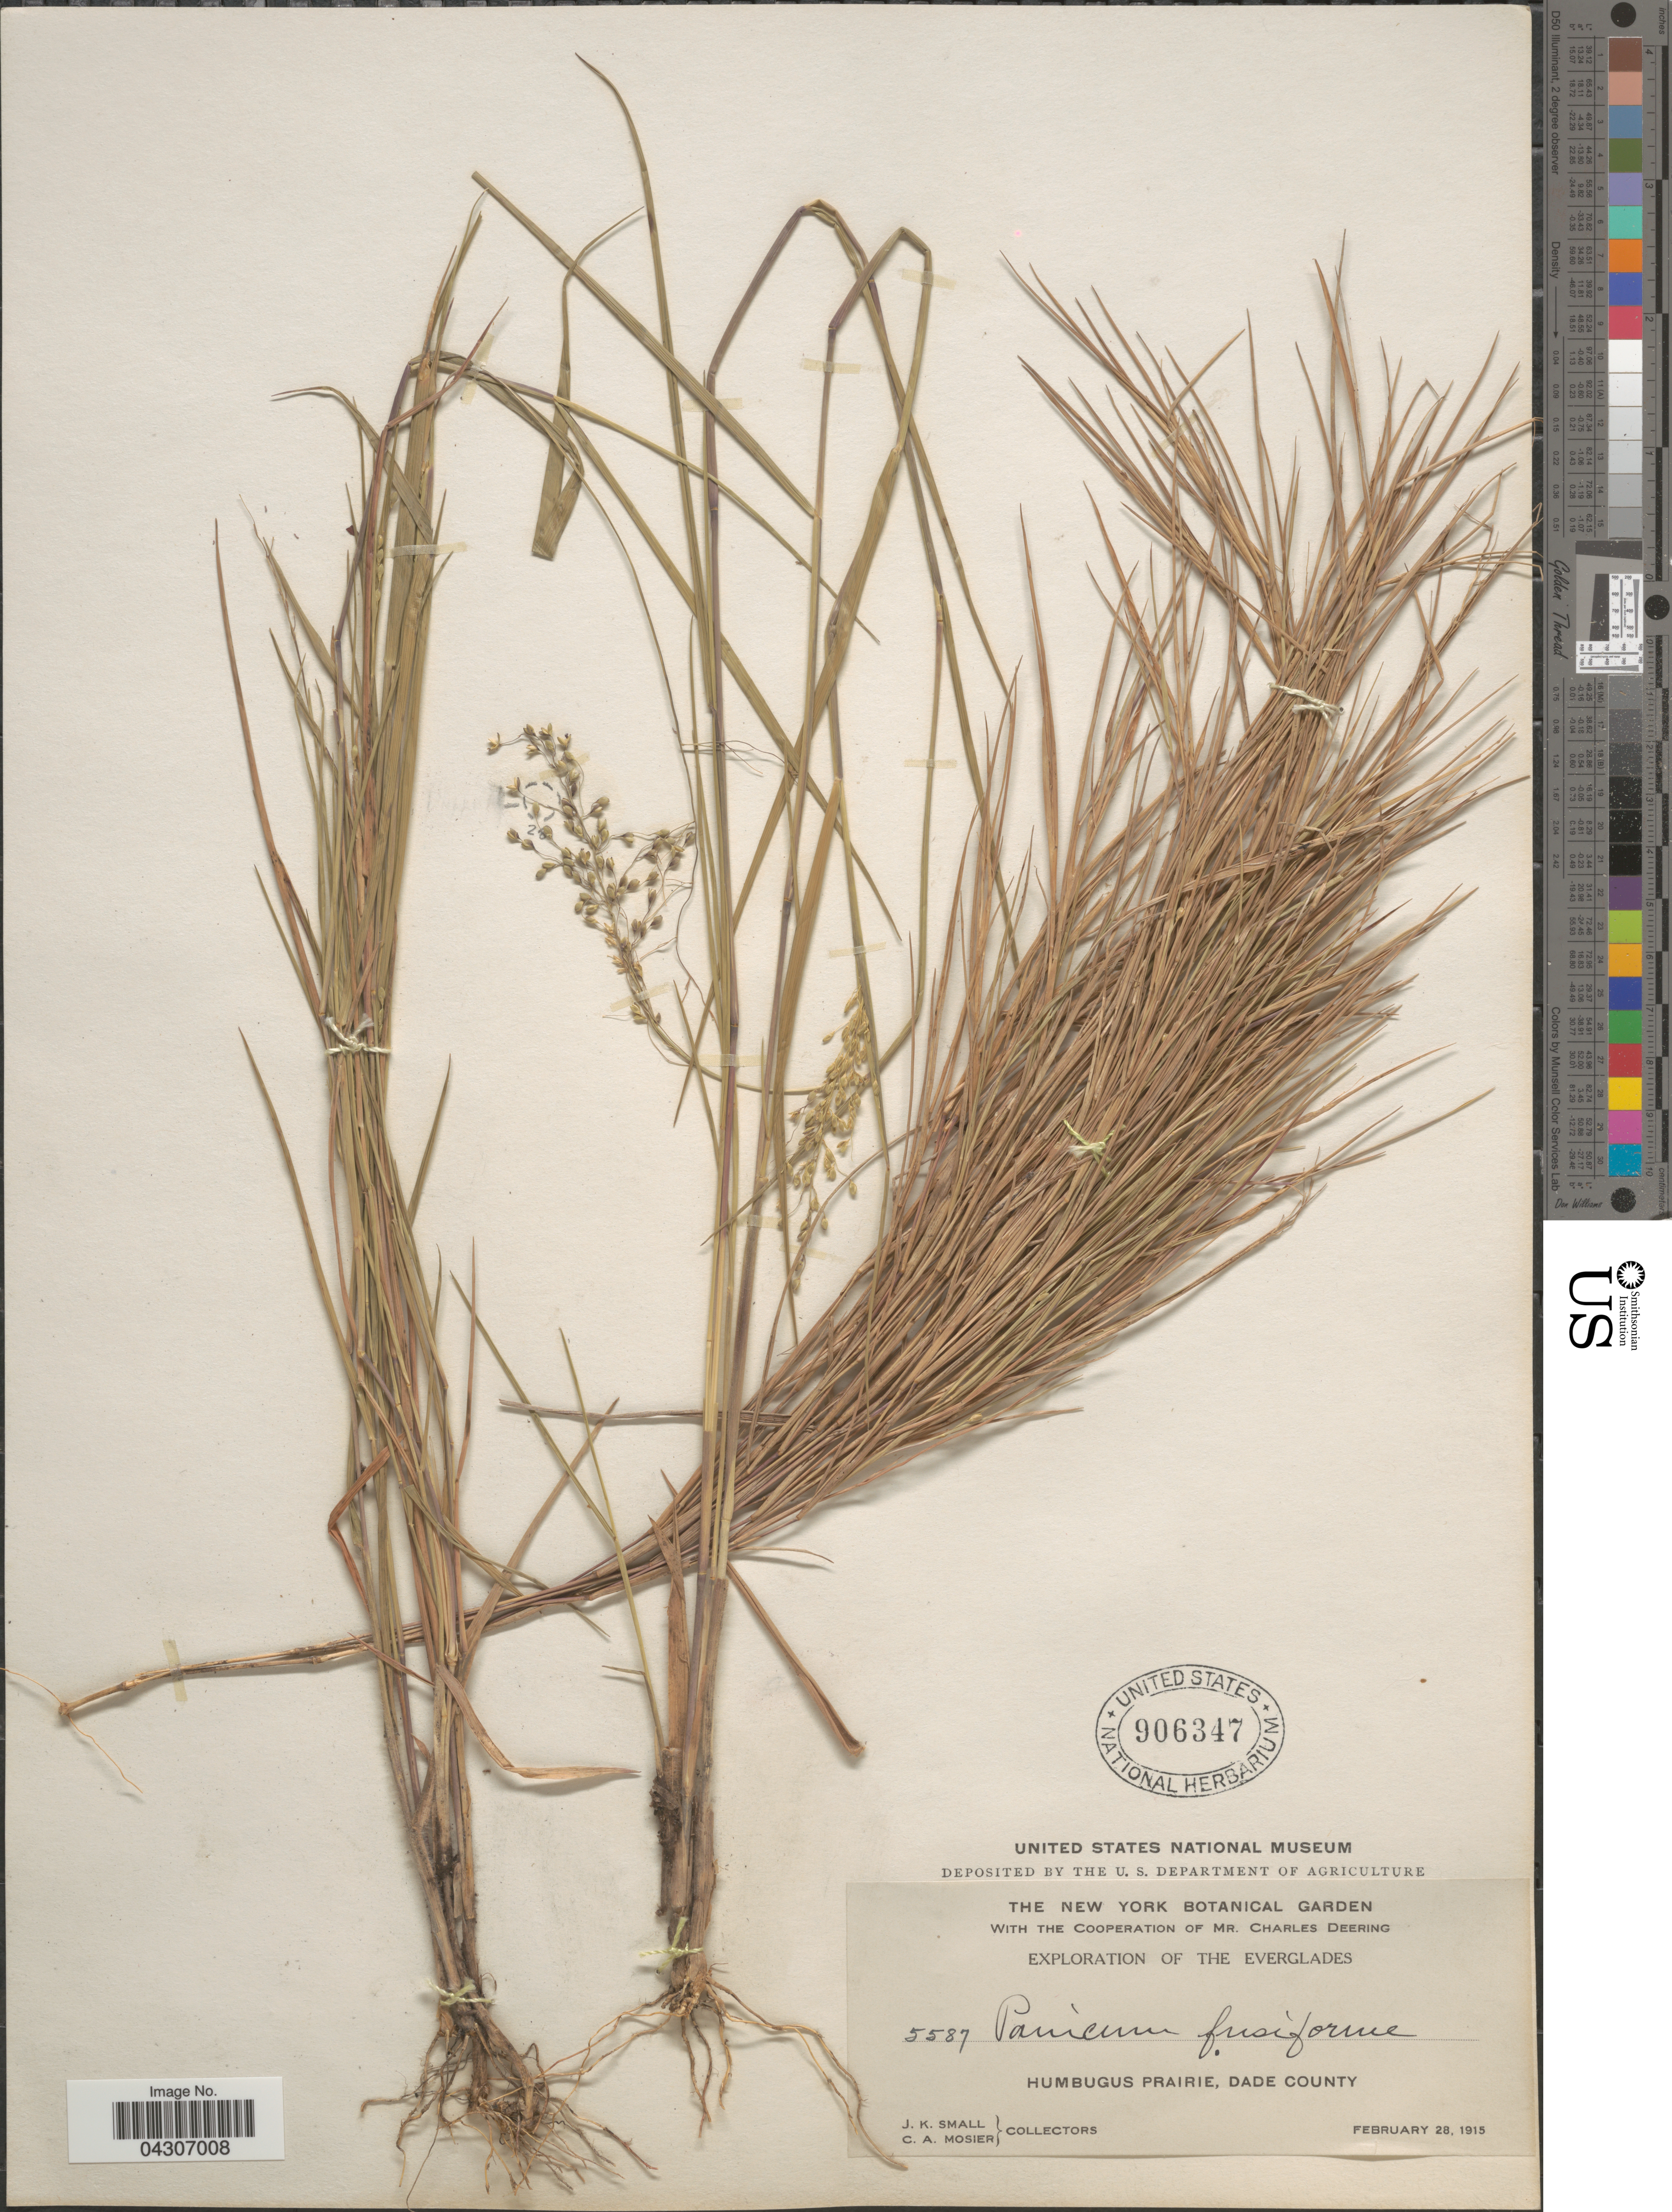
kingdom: Plantae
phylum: Tracheophyta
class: Liliopsida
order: Poales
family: Poaceae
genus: Dichanthelium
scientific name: Dichanthelium aciculare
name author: (Desv. ex Poir.) Gould & C.A. Clark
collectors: J. K. Small & C. A. Mosier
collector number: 5587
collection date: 1915-02-28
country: United States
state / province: Florida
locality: Exploration of the Everglades. Humbugus Prairie, Dade County.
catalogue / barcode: US 906347